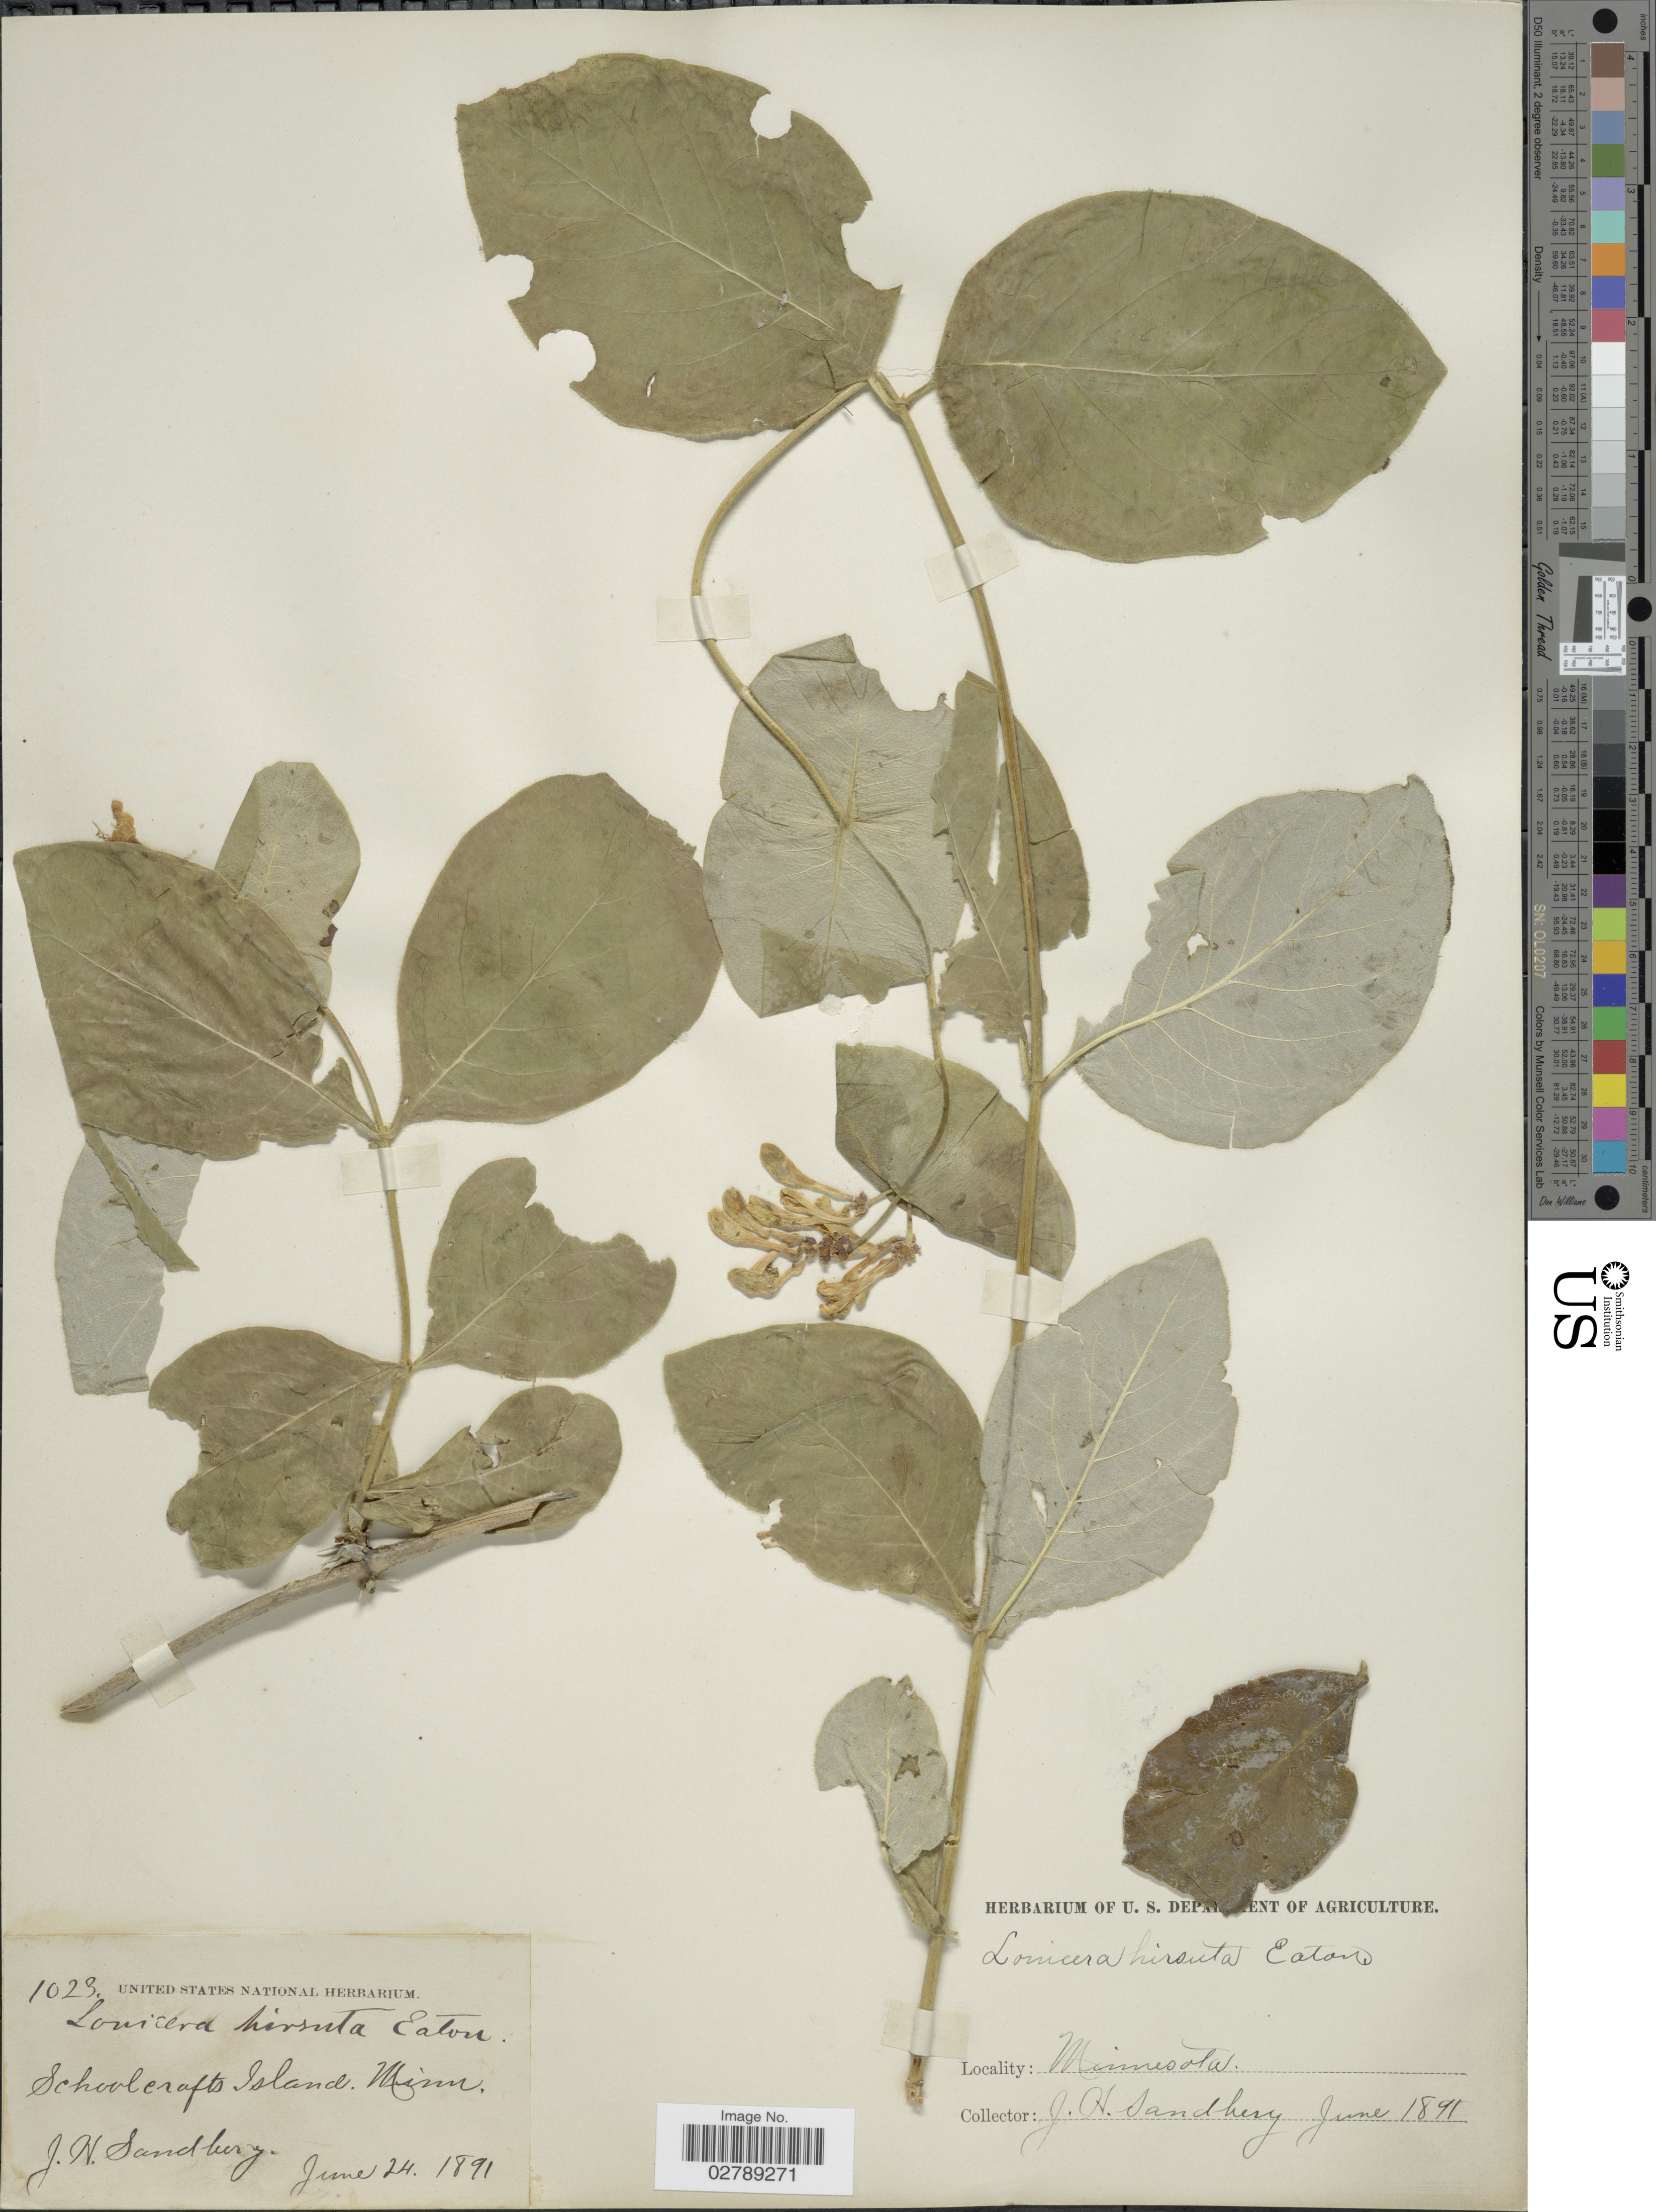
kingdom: Plantae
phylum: Tracheophyta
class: Magnoliopsida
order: Dipsacales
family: Caprifoliaceae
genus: Lonicera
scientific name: Lonicera hirsuta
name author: Eaton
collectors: J. H. Sandberg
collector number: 1023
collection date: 1891-06-24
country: United States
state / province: Minnesota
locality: Schoolcrafts Island.